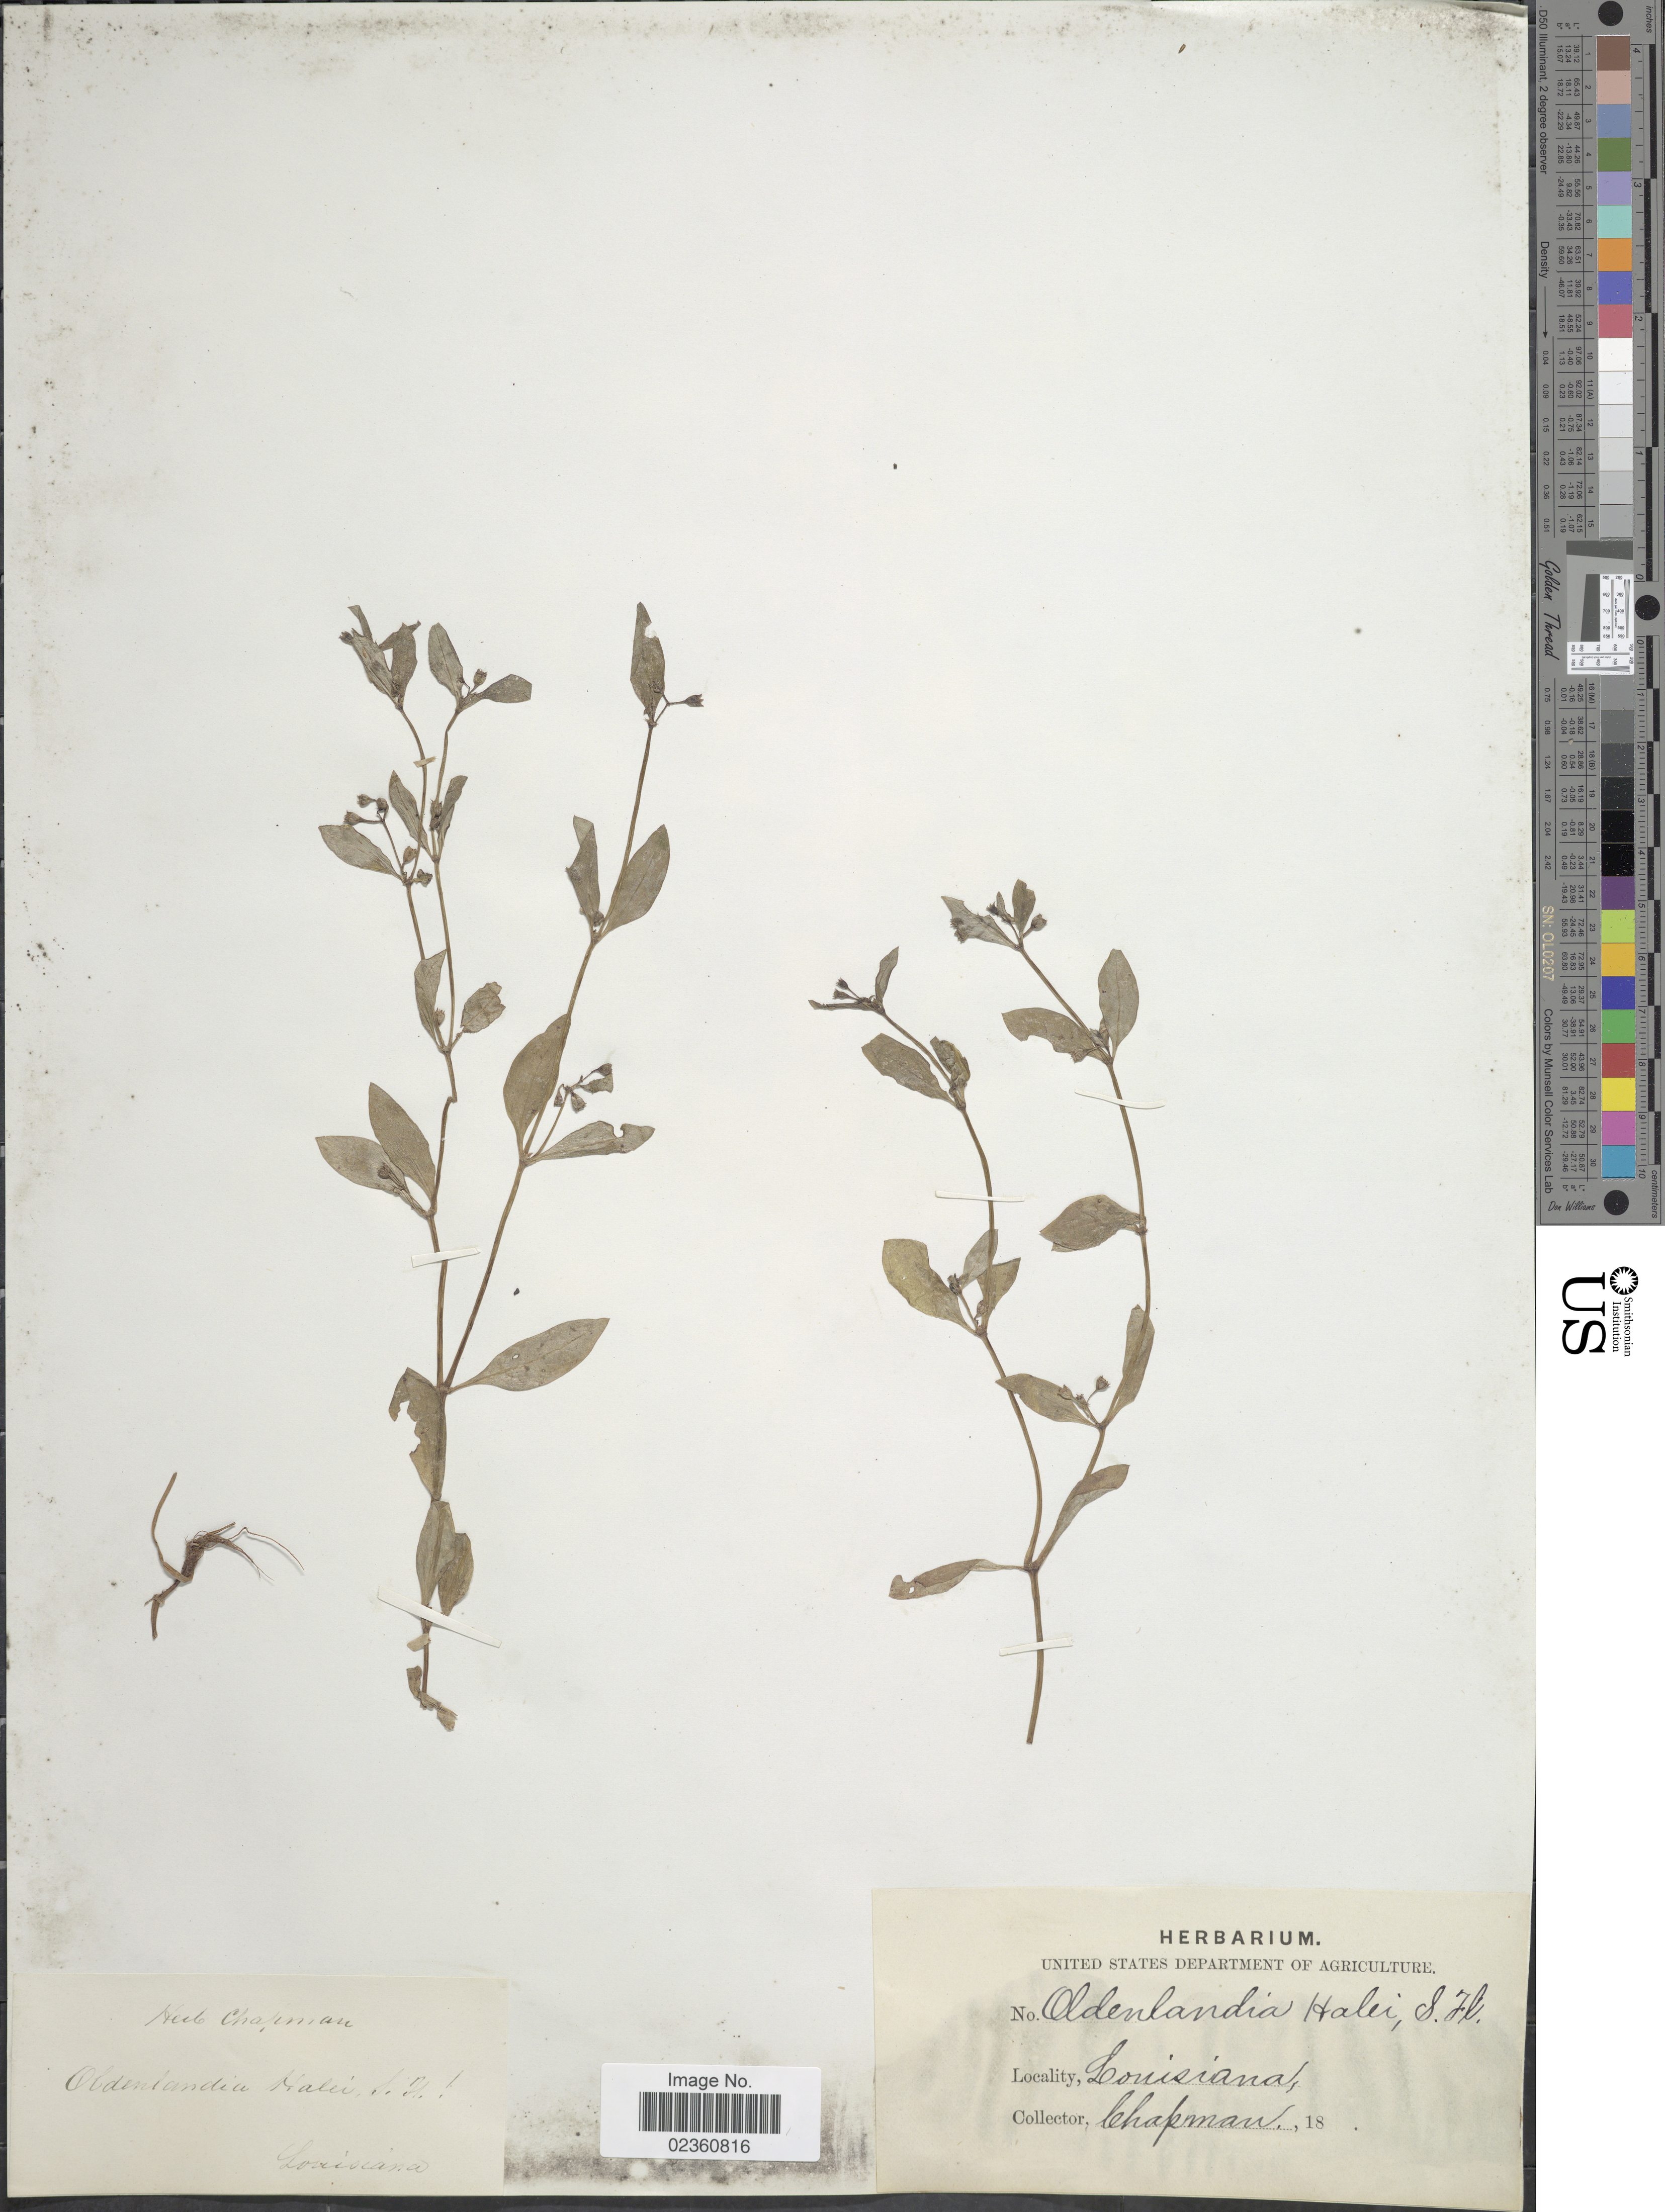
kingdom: Plantae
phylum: Tracheophyta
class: Magnoliopsida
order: Gentianales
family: Rubiaceae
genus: Pentodon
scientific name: Pentodon halei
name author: A. Gray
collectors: A. Chapman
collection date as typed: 18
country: United States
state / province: Louisiana